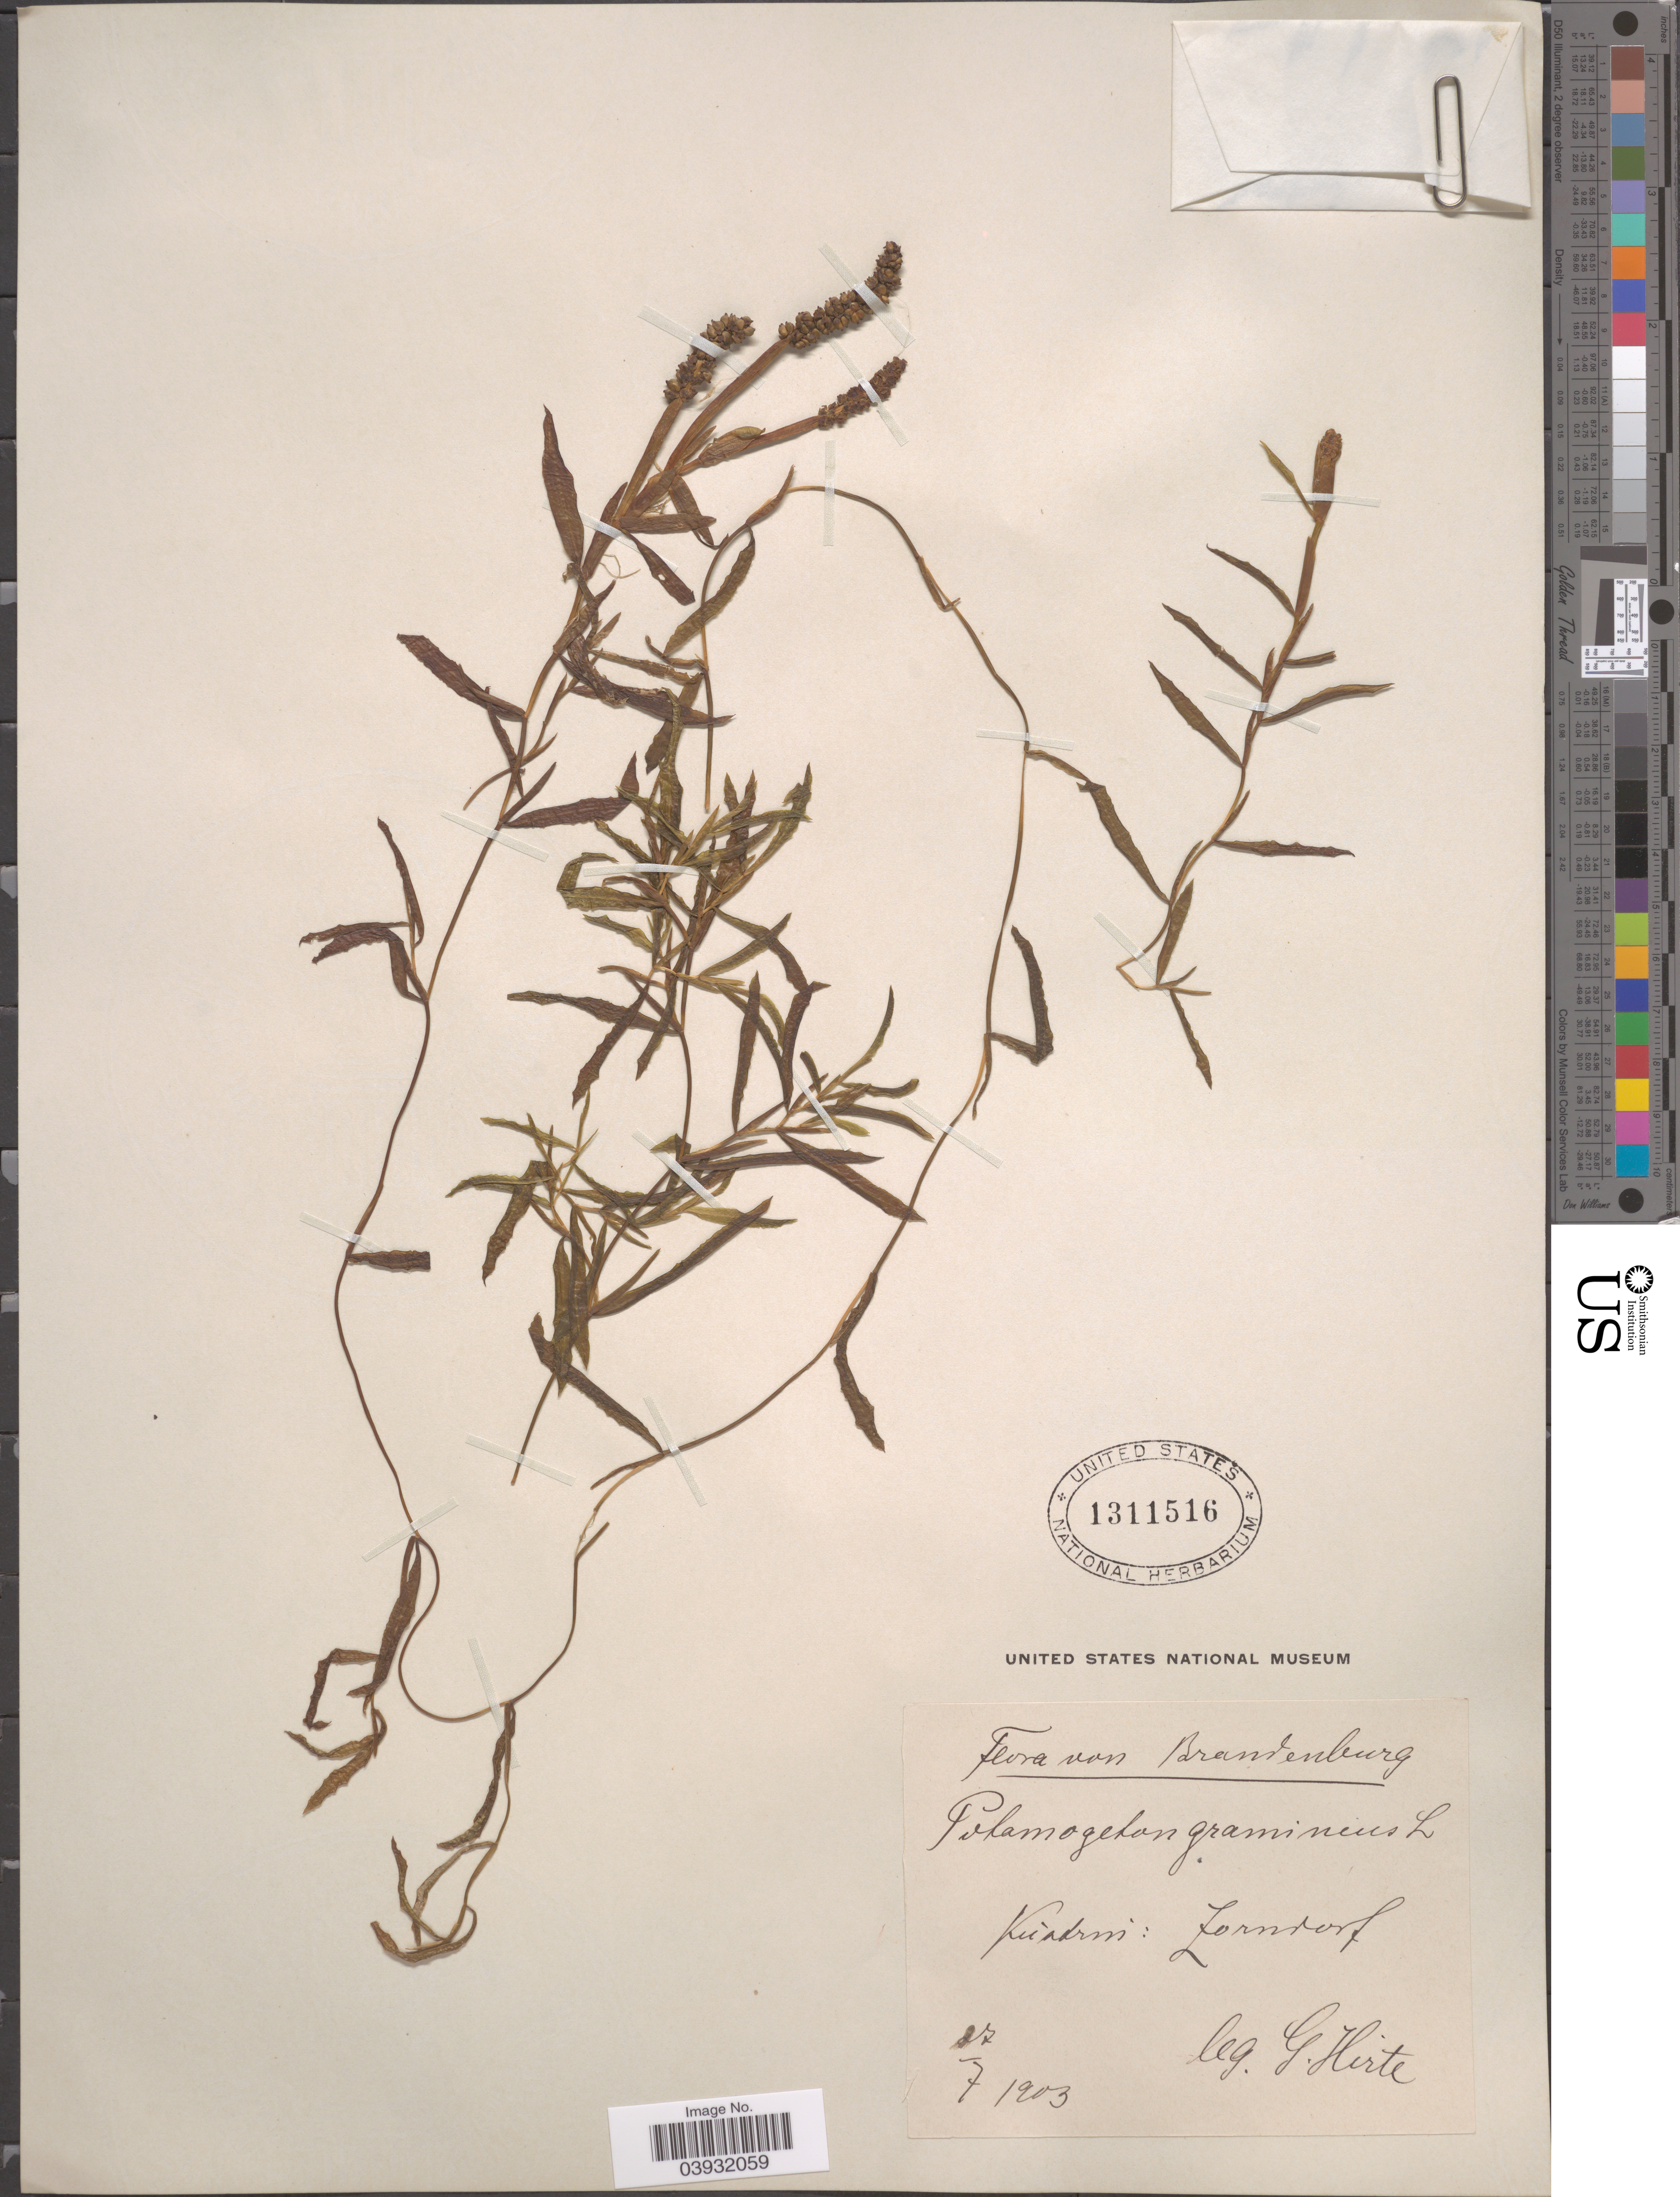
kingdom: Plantae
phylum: Tracheophyta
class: Liliopsida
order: Alismatales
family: Potamogetonaceae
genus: Potamogeton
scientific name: Potamogeton gramineus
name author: L.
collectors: G. Hirte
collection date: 1903-07-27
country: Germany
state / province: Brandenburg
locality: Kúadrni: Zorndorf. [interpreted]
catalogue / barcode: US 1311516